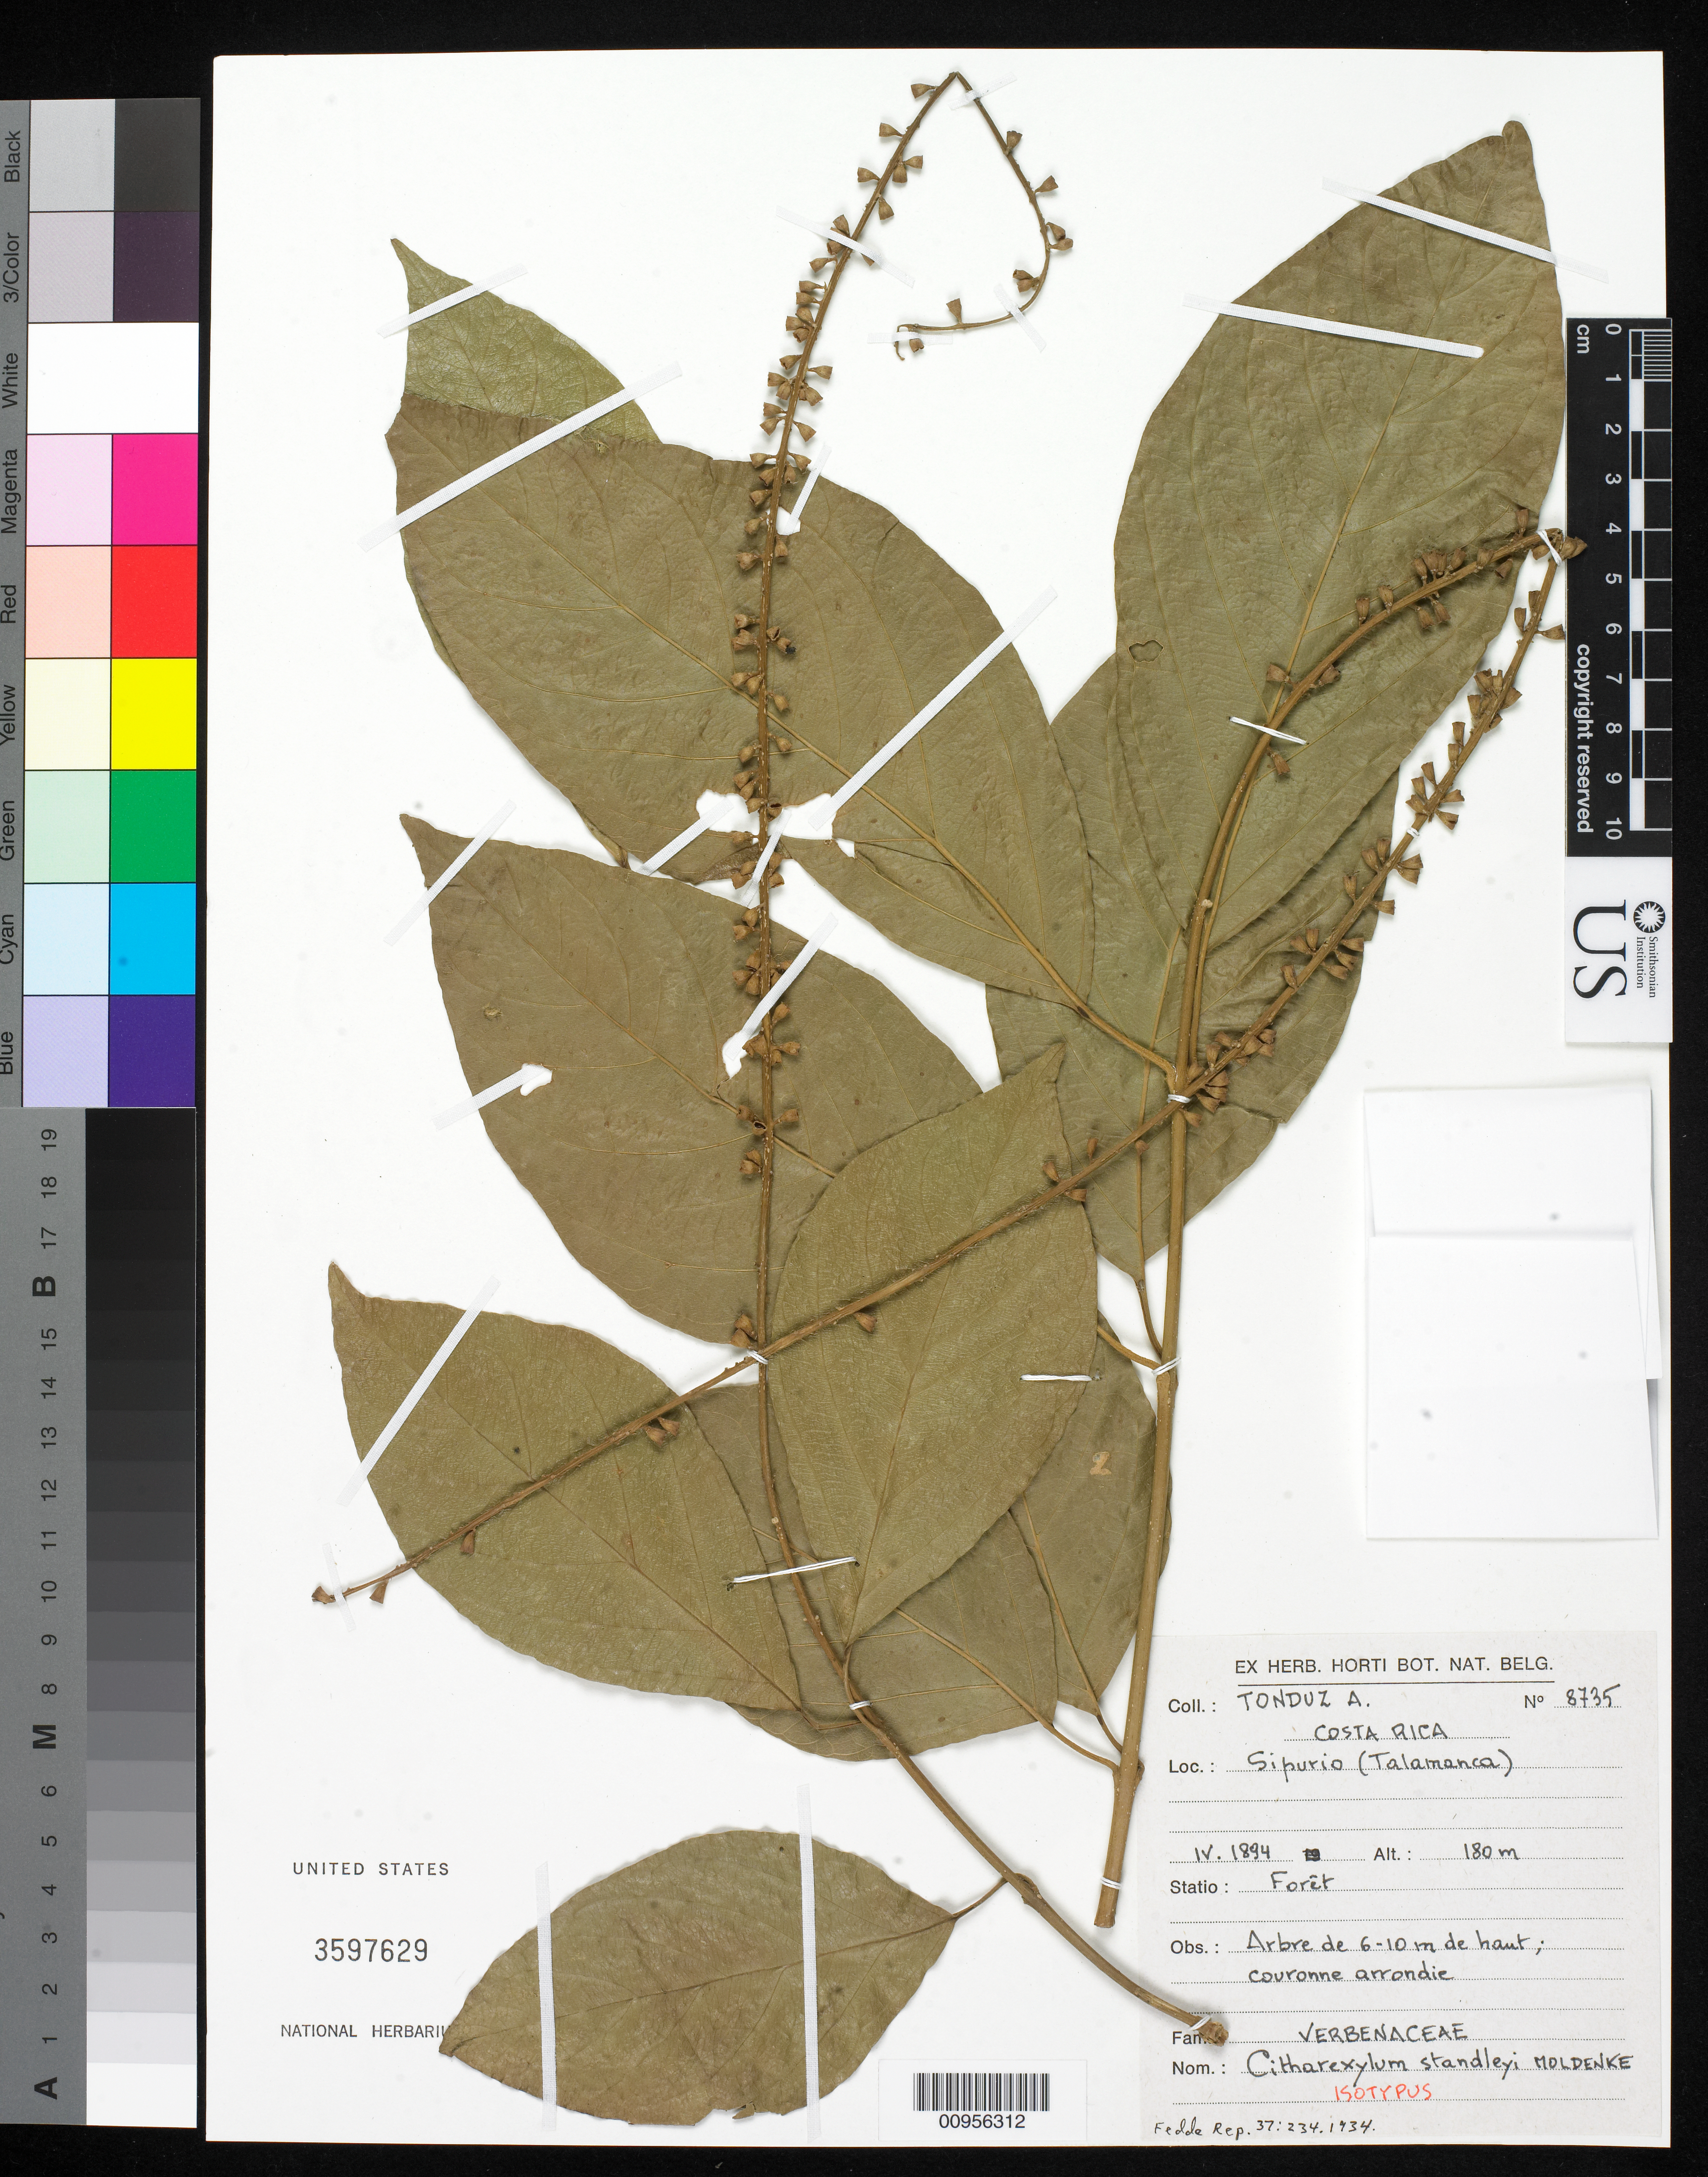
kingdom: Plantae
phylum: Tracheophyta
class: Magnoliopsida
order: Lamiales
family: Verbenaceae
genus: Citharexylum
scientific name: Citharexylum standleyi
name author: Moldenke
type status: Isotype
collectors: A. Tonduz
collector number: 8735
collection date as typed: Apr 1894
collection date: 1894-04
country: Costa Rica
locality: Sipurio (Talamanca).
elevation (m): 180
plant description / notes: Specimen ex Herb. Horti Bot. Nat. Belg.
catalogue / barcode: US 3597629